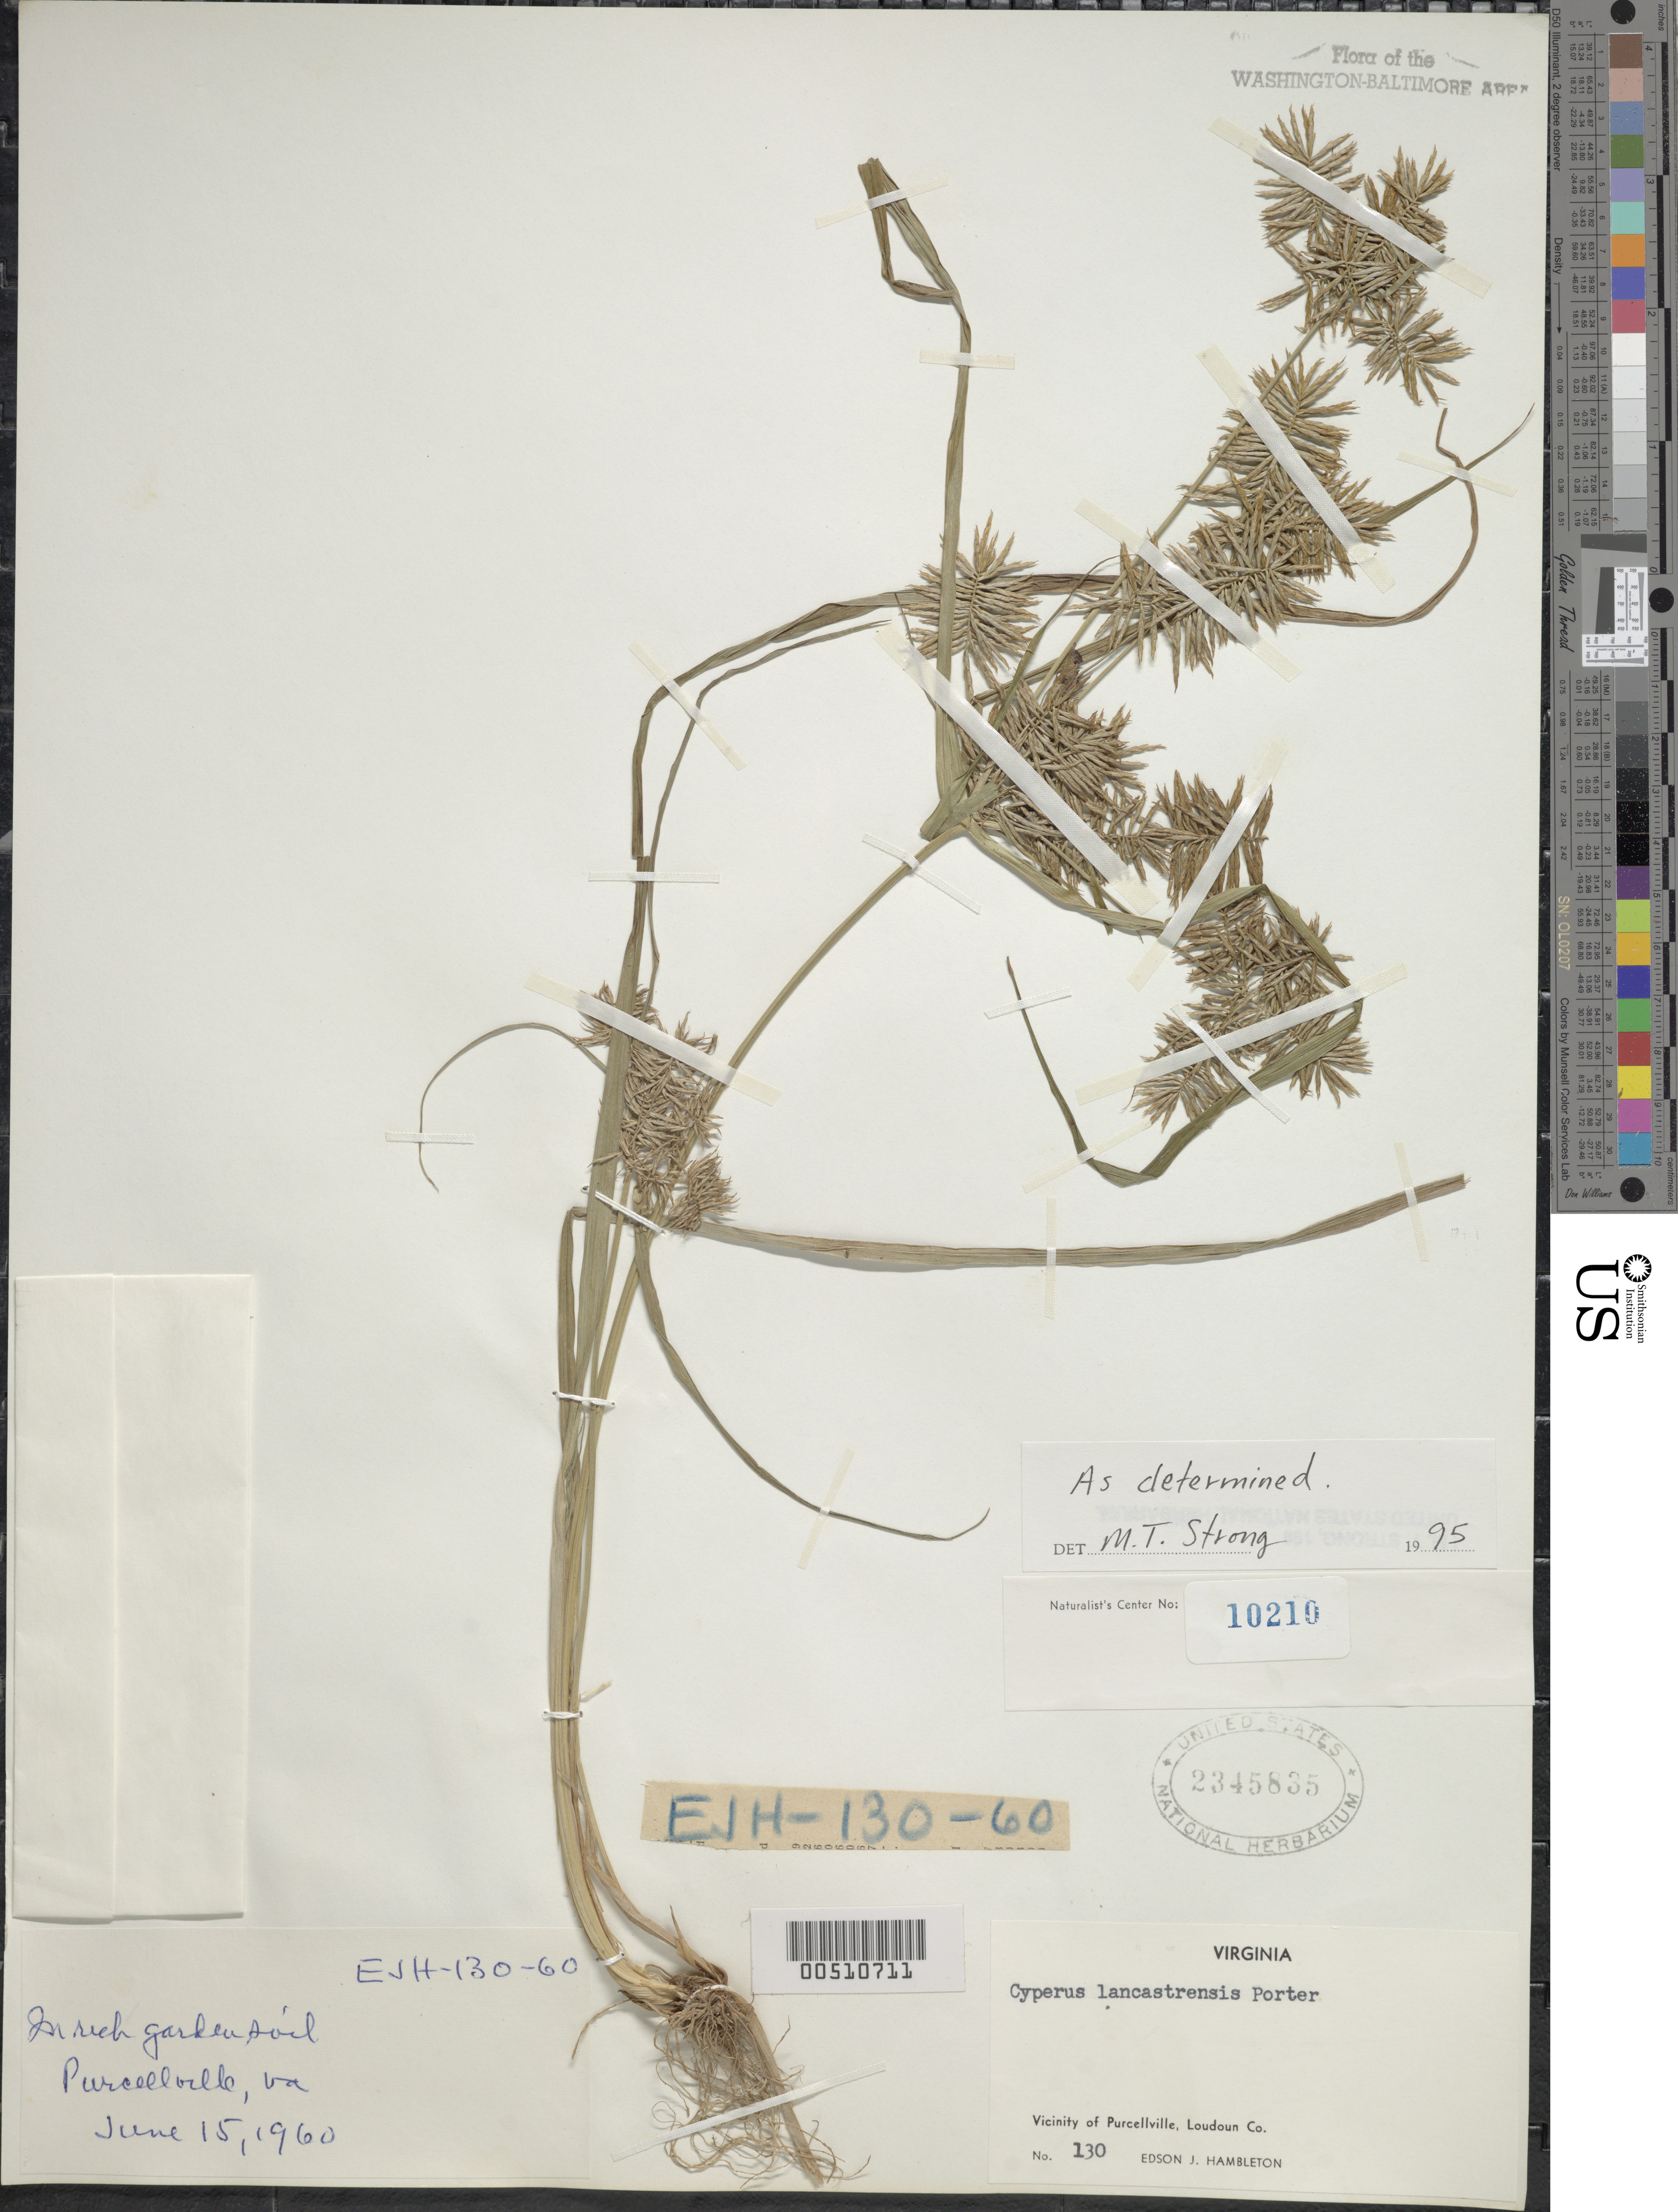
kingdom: Plantae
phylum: Tracheophyta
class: Liliopsida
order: Poales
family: Cyperaceae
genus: Cyperus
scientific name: Cyperus lancastriensis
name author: Porter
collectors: E. Hambleton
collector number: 130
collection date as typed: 15 Jun 1960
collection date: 1960-06-15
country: United States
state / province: Virginia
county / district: Loudoun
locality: Purcellville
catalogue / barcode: US 2345835